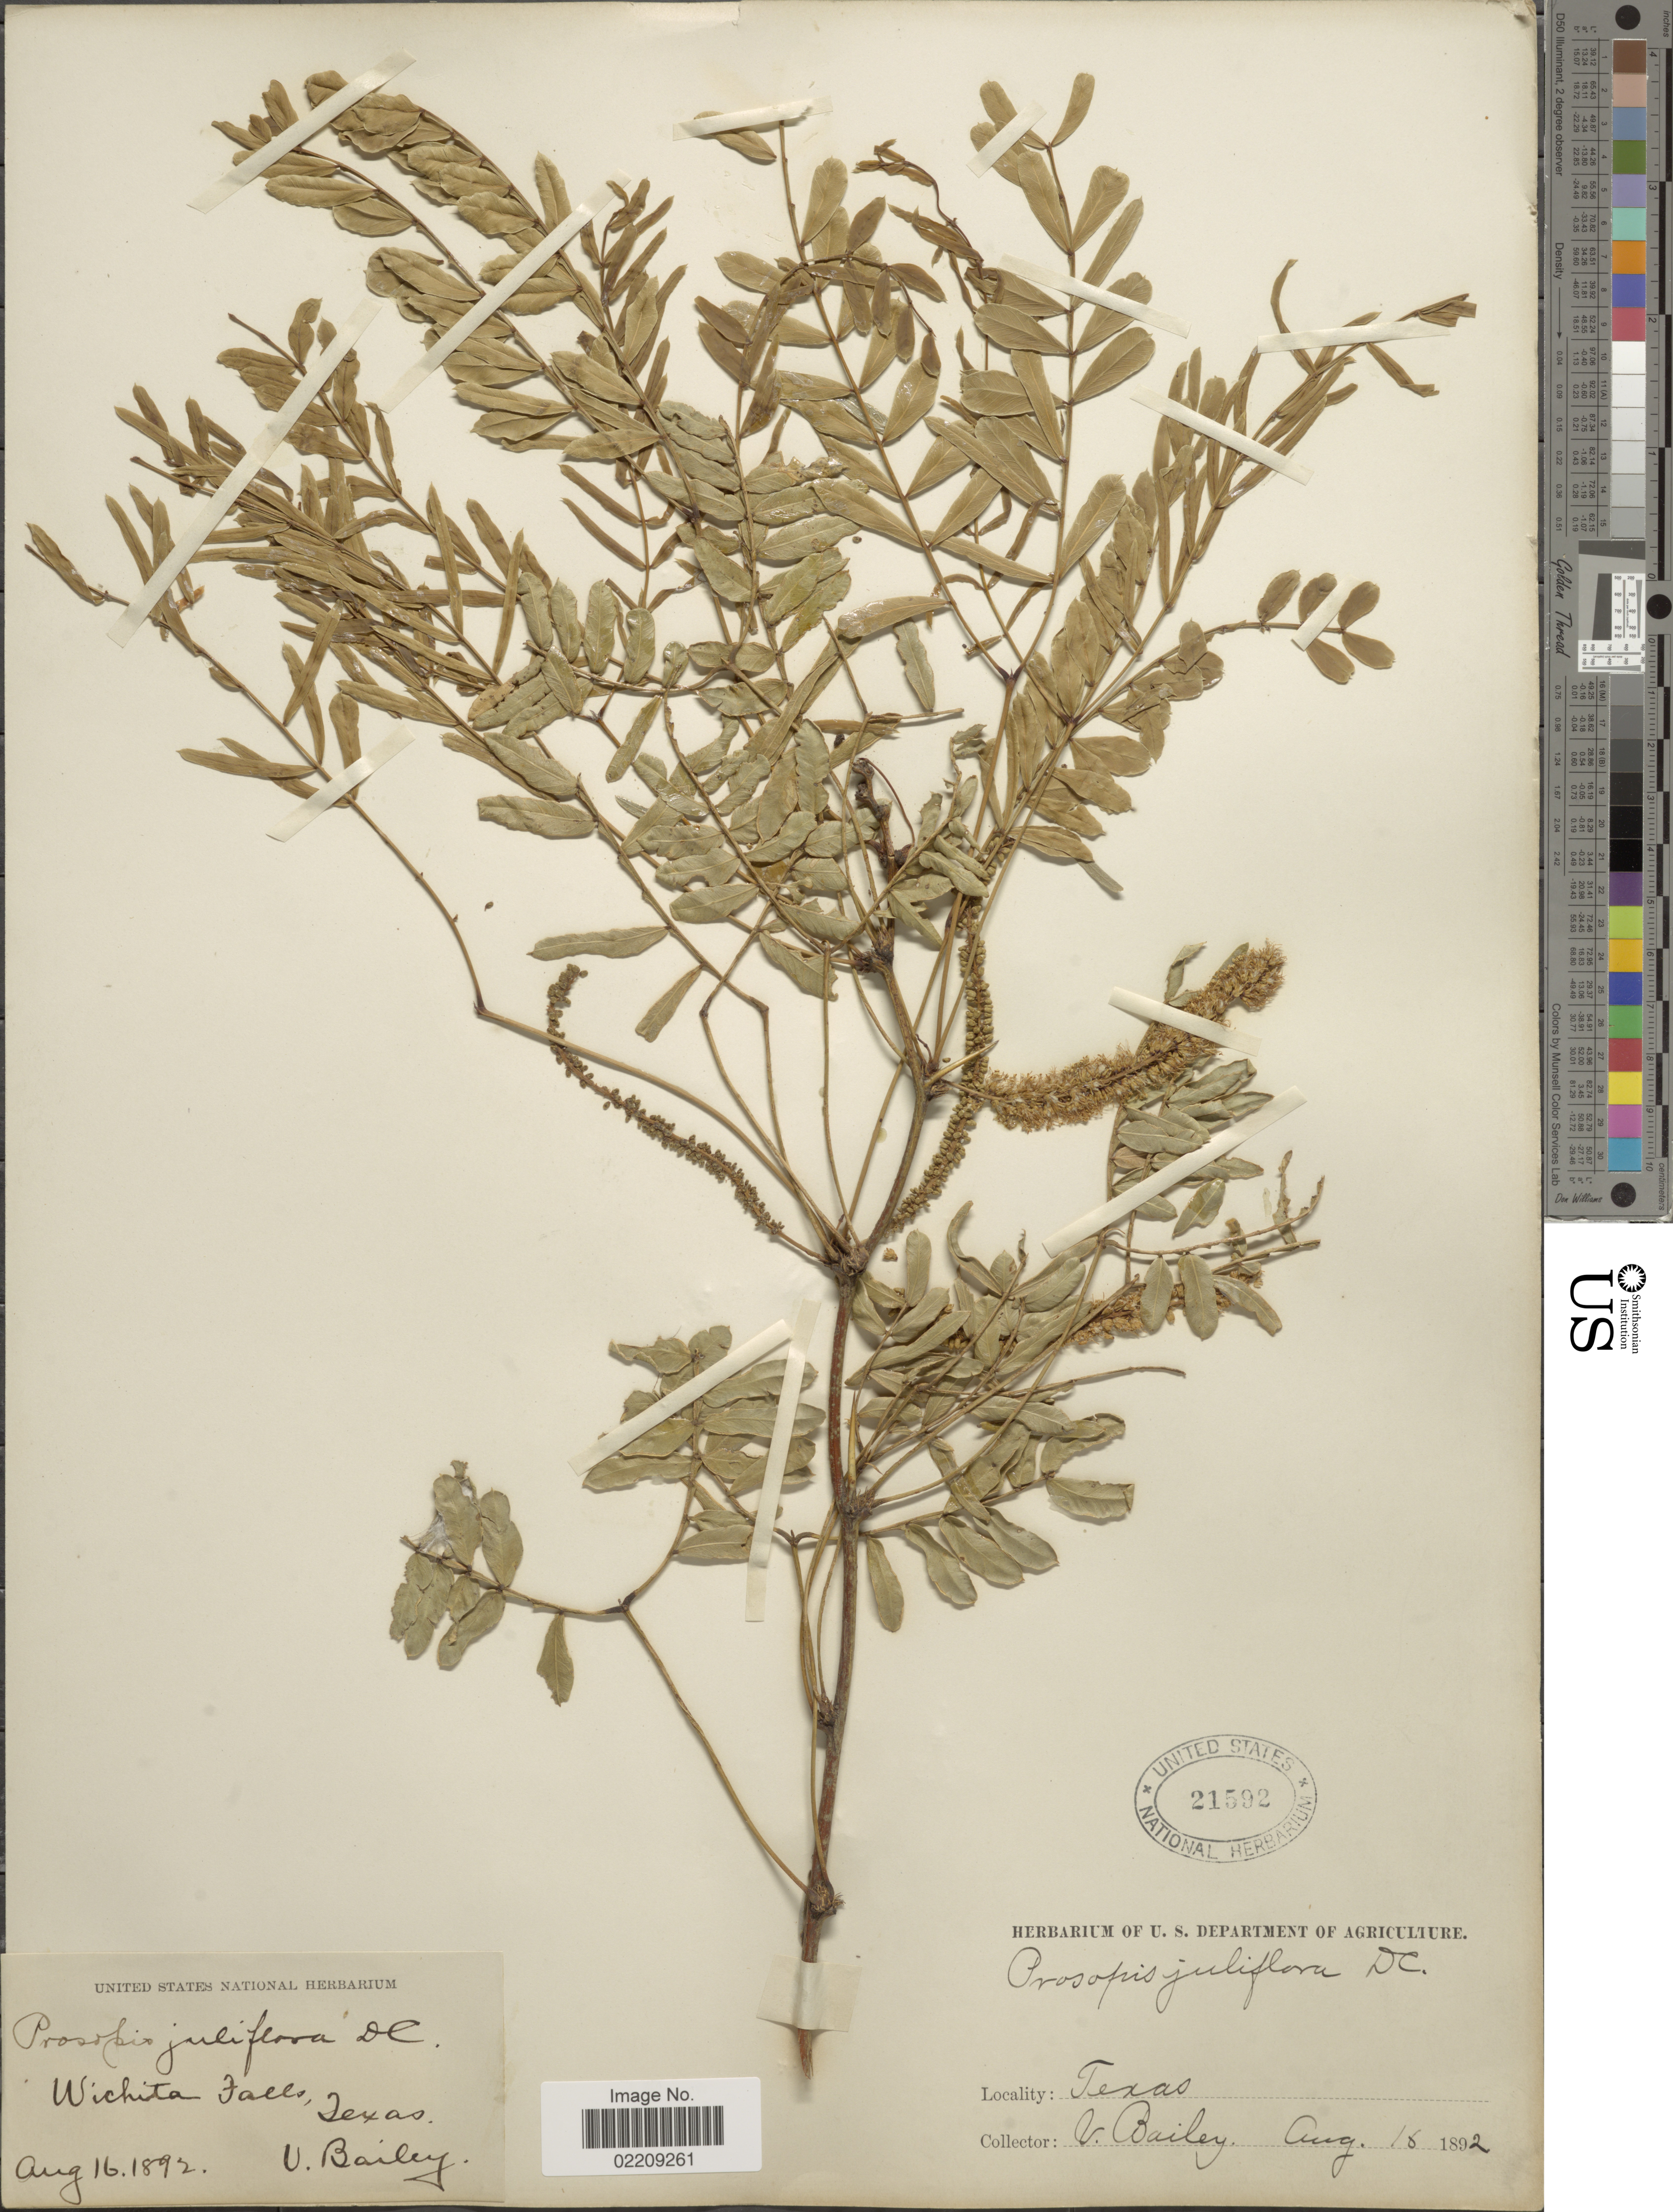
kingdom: Plantae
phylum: Tracheophyta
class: Magnoliopsida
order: Fabales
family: Fabaceae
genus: Neltuma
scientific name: Neltuma glandulosa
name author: (Torr.) Britton & Rose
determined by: Strong, Mark T., (BOT), Smithsonian Institution - National Museum of Natural History (UNITED STATES)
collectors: V. L. Bailey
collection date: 1892-08-16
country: United States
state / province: Texas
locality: Wichita Falls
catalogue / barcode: US 21592